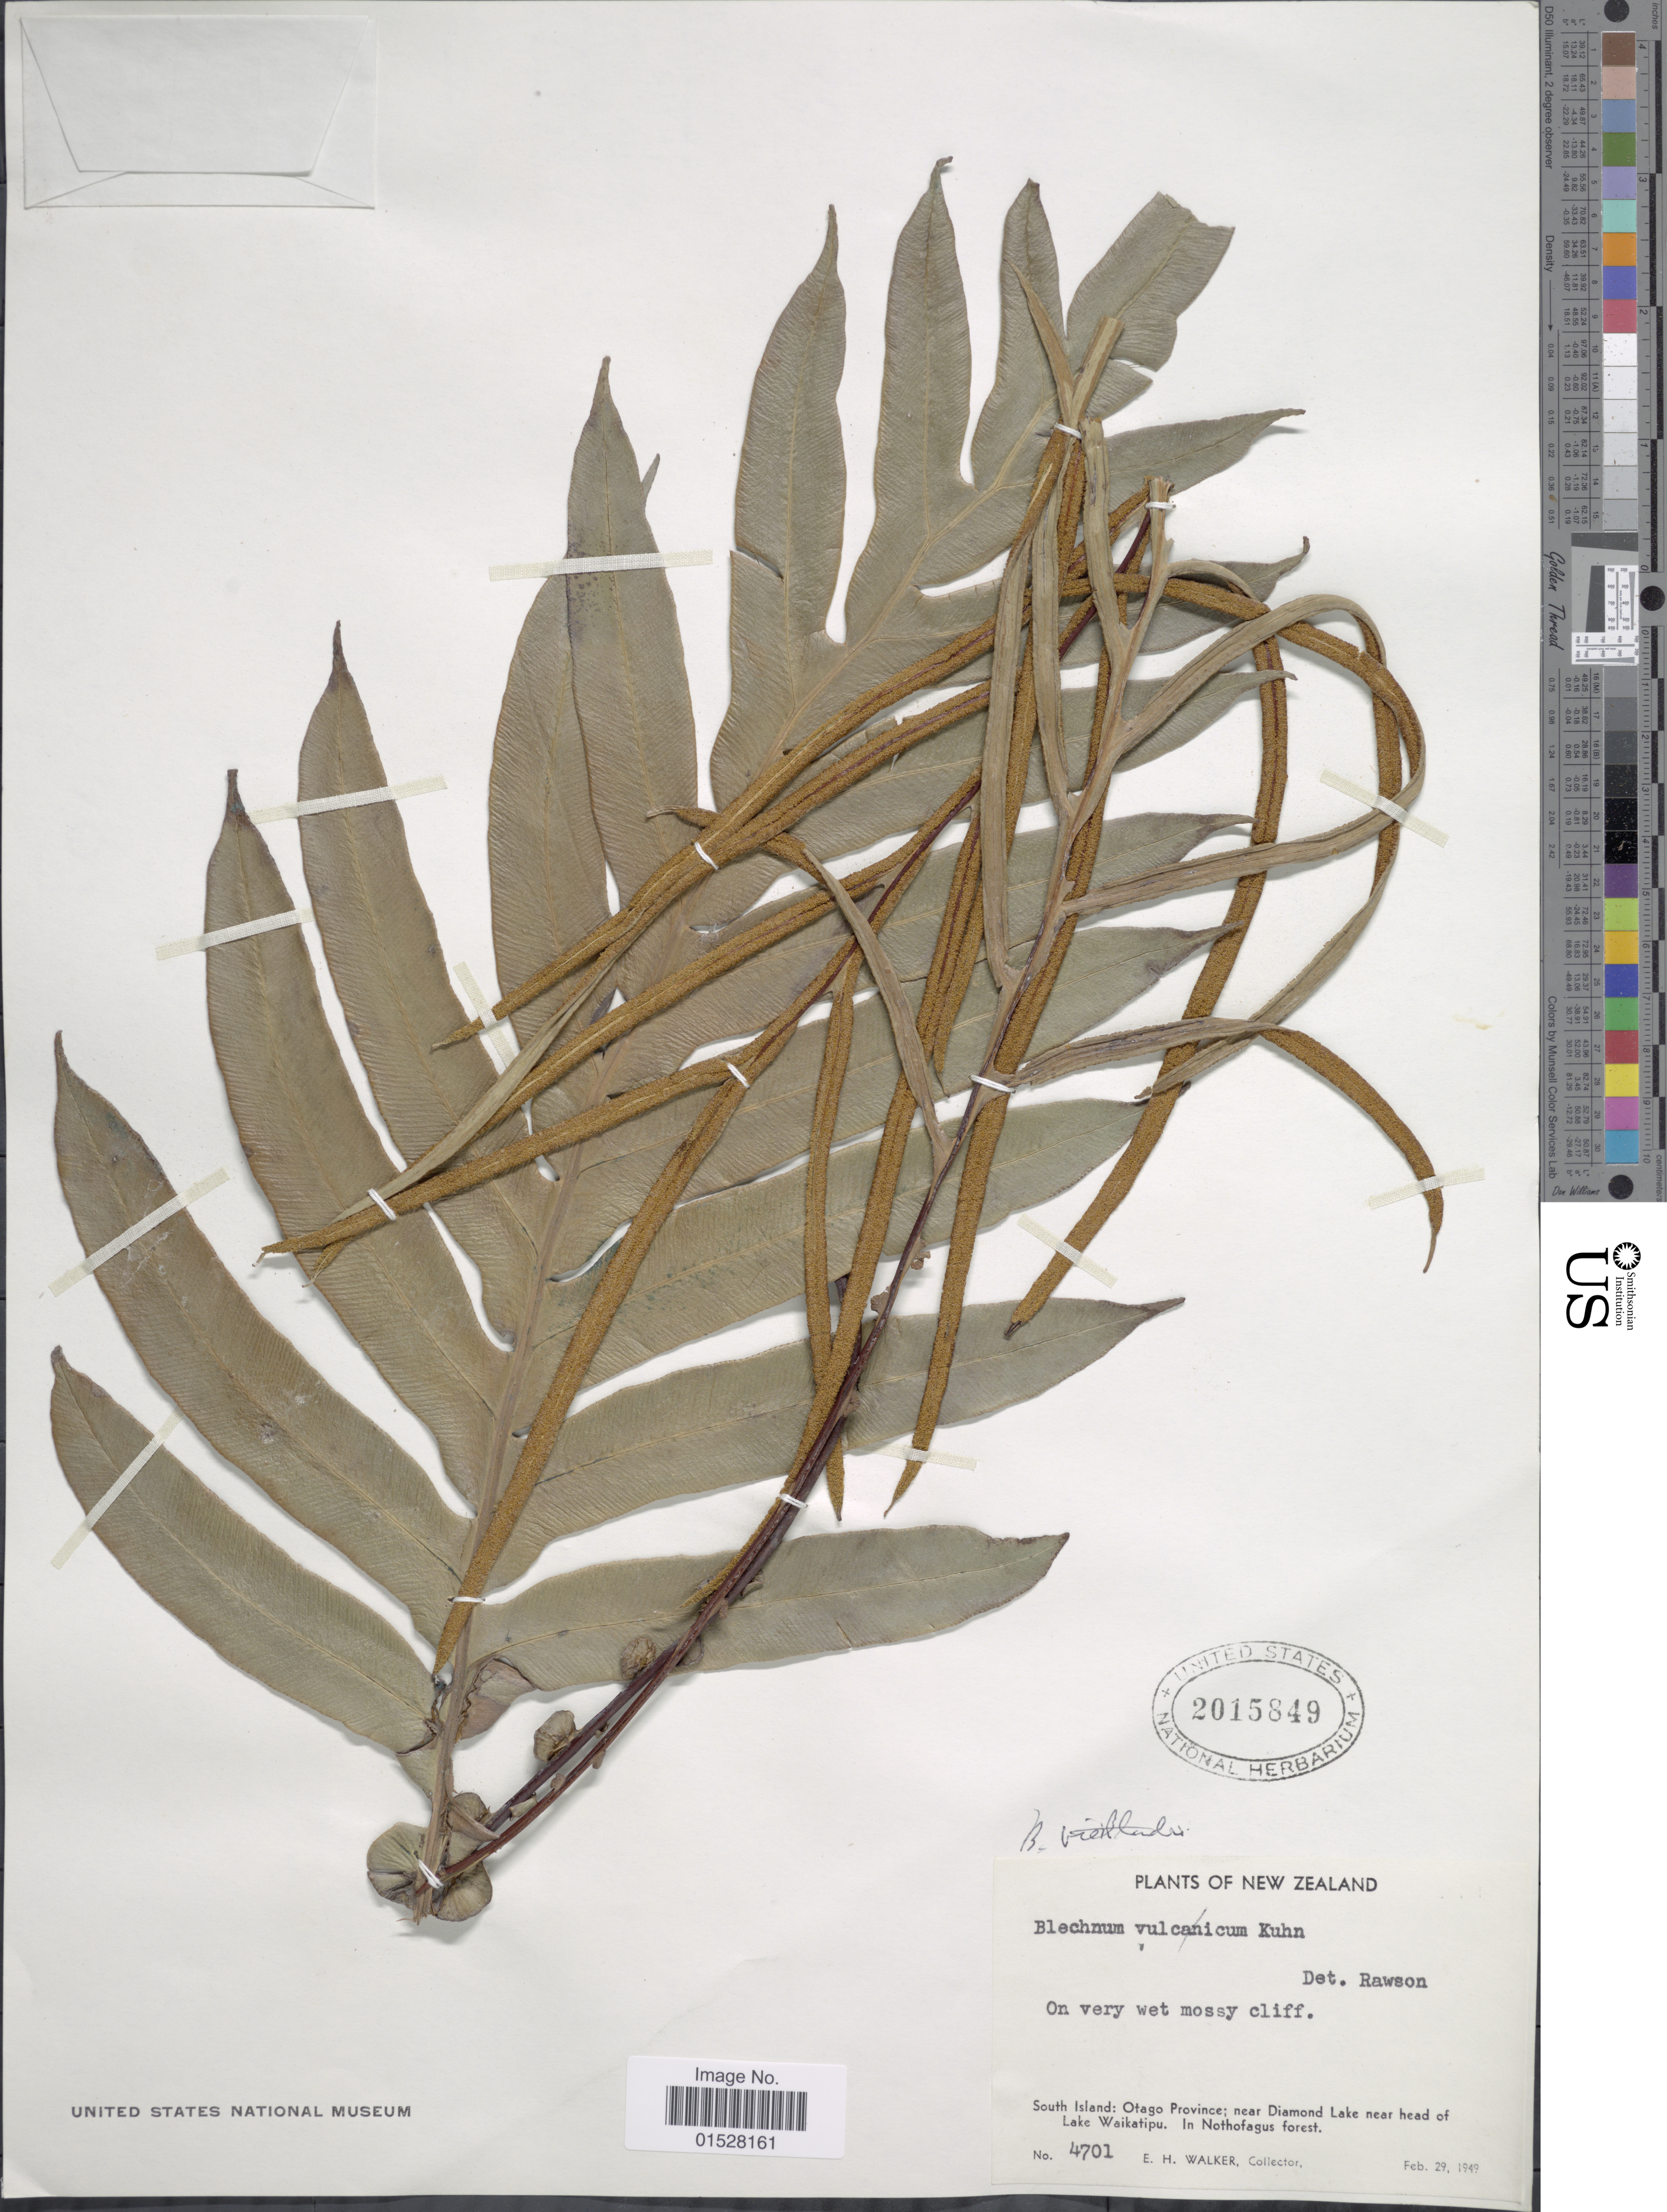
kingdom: Plantae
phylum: Tracheophyta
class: Polypodiopsida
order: Polypodiales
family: Blechnaceae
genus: Blechnum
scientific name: Blechnum patersonii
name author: (R. Br.) Mett.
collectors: E. H. Walker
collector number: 4701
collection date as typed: Transcribed d/m/y: 29/2/1949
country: New Zealand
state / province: Otago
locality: South Island: near Diamond Lake near head of Lake Waikatipu, in Nothofagus forest.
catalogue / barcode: US 2015849